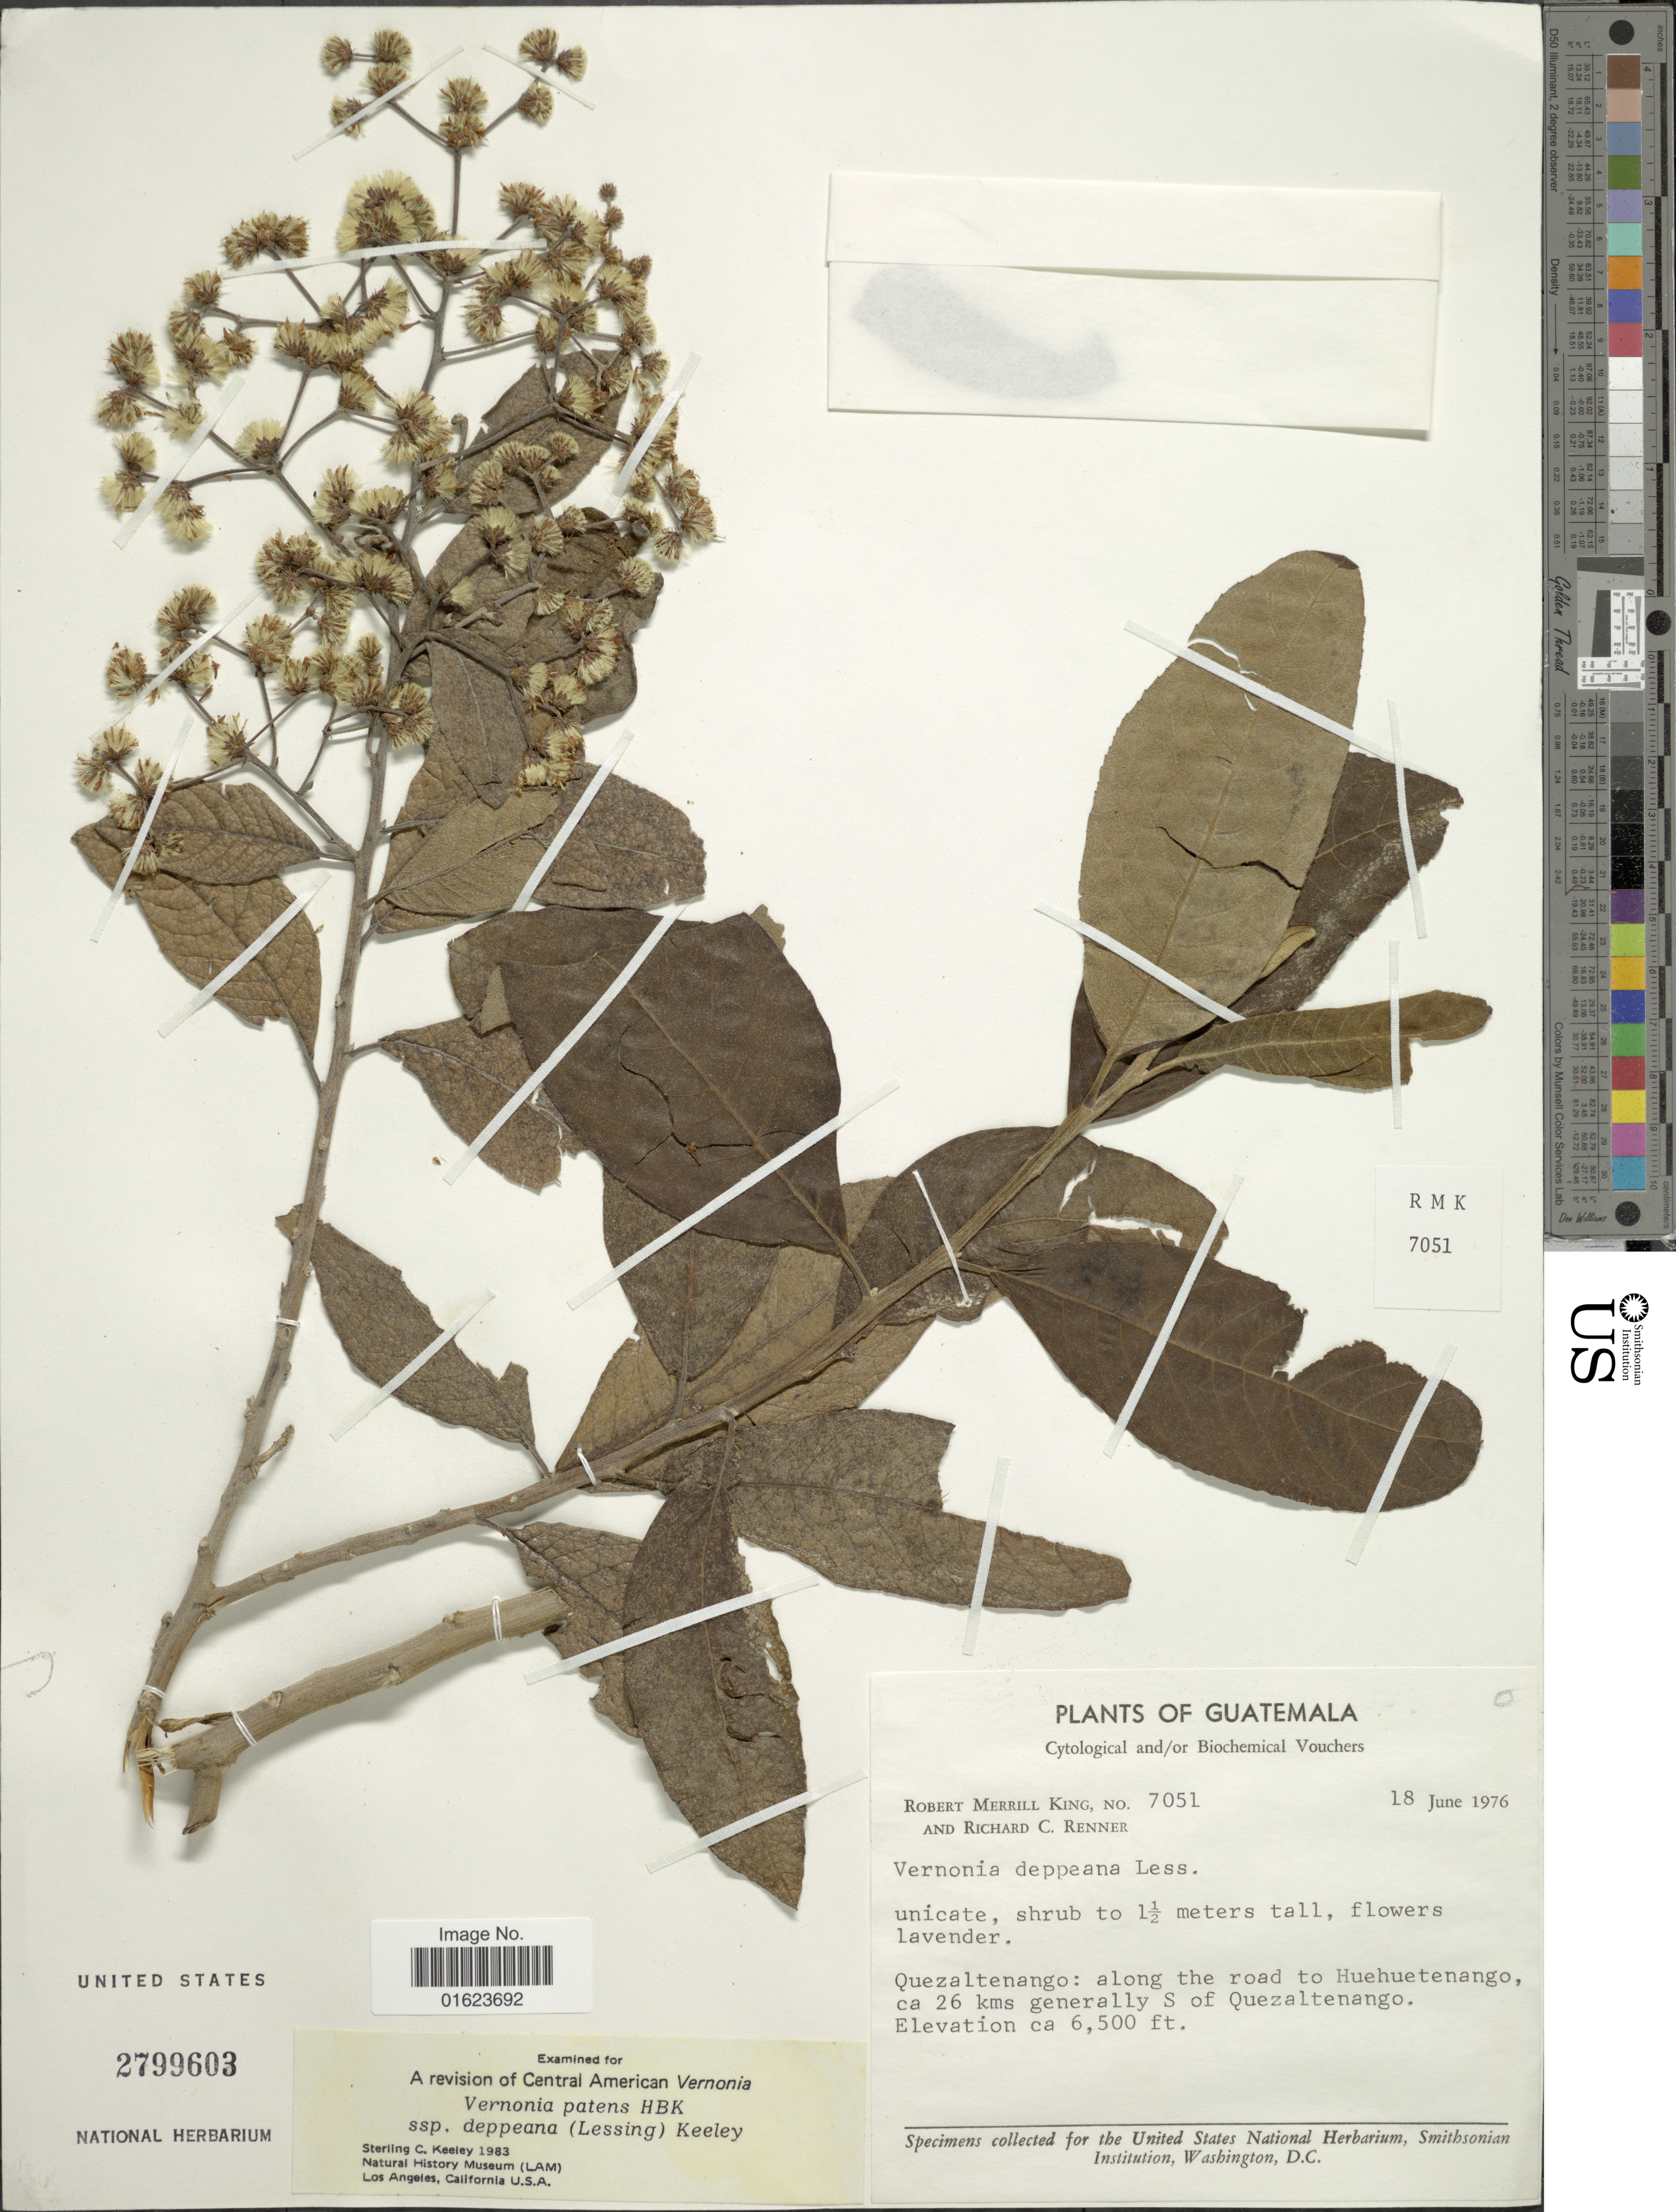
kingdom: Plantae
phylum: Tracheophyta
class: Magnoliopsida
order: Asterales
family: Asteraceae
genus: Vernonanthura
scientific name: Vernonanthura deppeana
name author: (Less.) H. Rob.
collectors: R. M. King & R. C. Renner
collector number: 7051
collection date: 1976-06-18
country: Guatemala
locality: Guatemala. Quezaltenango: along the road to Huehuetenango, ca 26 kms generally S of Quezaltenango.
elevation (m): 1981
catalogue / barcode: US 2799603